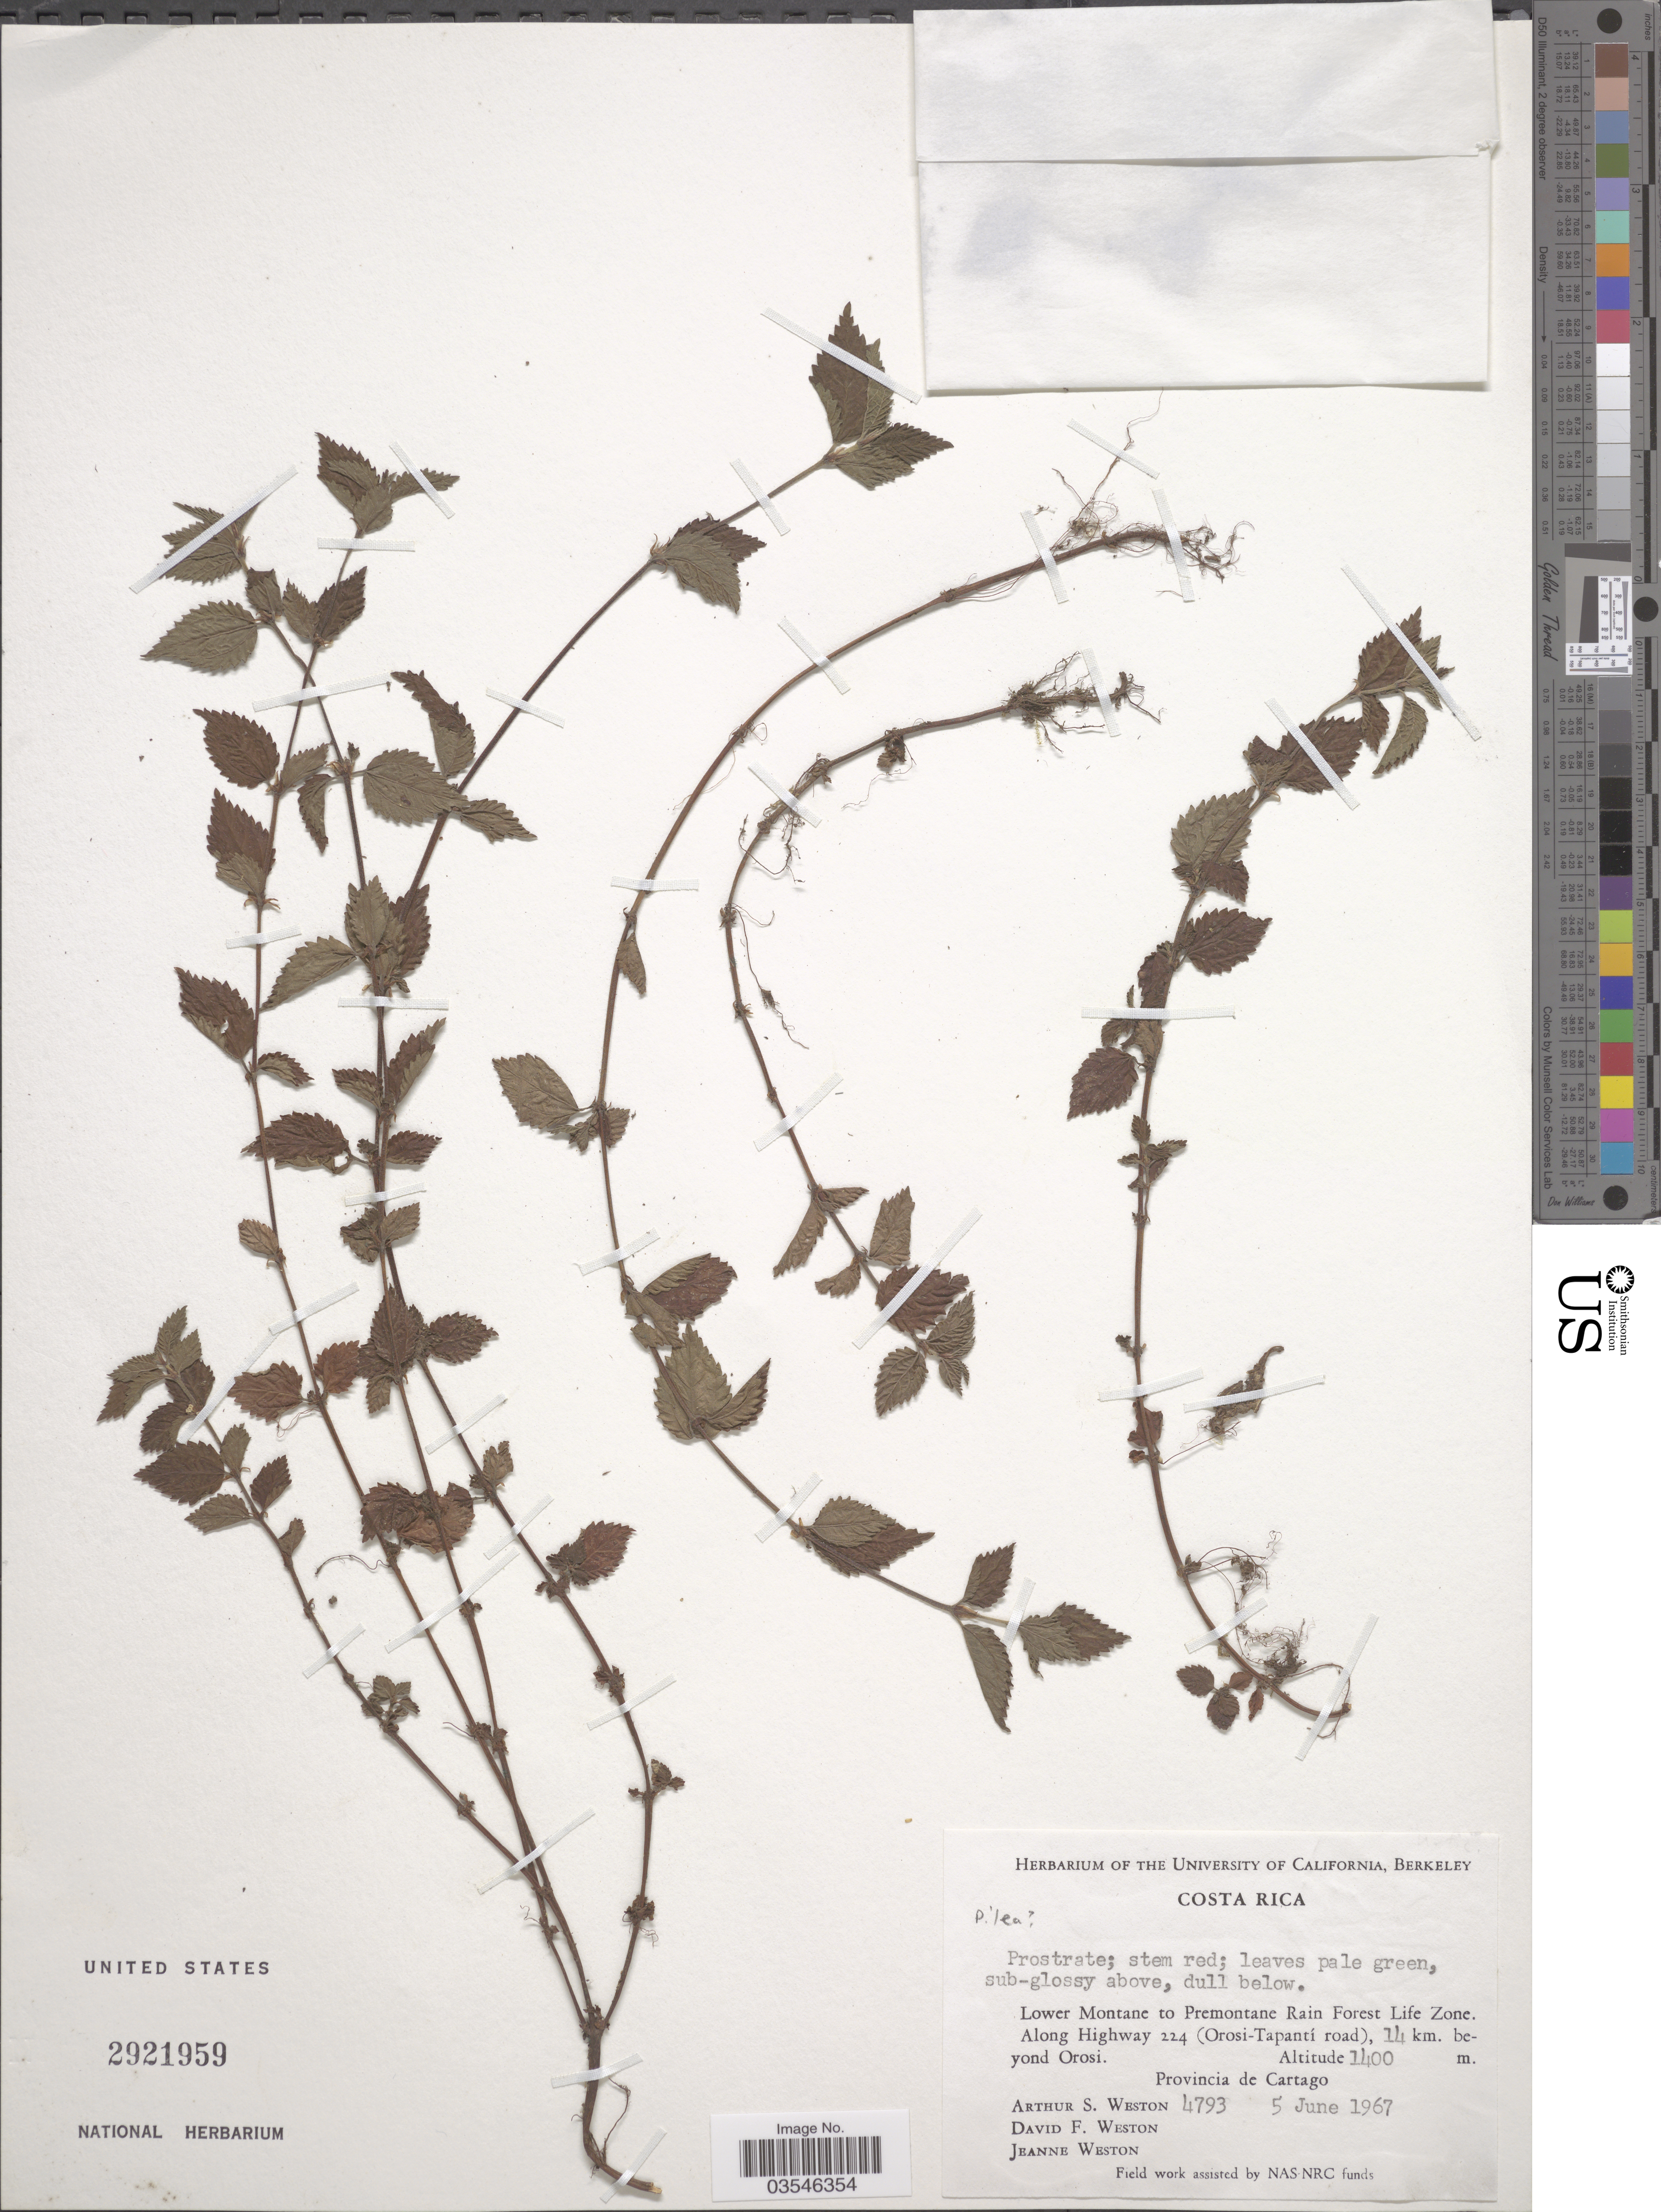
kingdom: Plantae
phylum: Tracheophyta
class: Magnoliopsida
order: Rosales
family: Urticaceae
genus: Pilea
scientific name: Pilea sp.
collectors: A. Weston, D. Weston & J. Weston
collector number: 4793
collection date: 1967-06-05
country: Costa Rica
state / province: Cartago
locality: Lower Montane to Promontane Rain Forest Life Zone. Along Highway 224 (Orosi-Tapantí road), 14 km. beyond Orosi. Provincia de Cartago.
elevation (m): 1400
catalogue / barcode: US 2921959